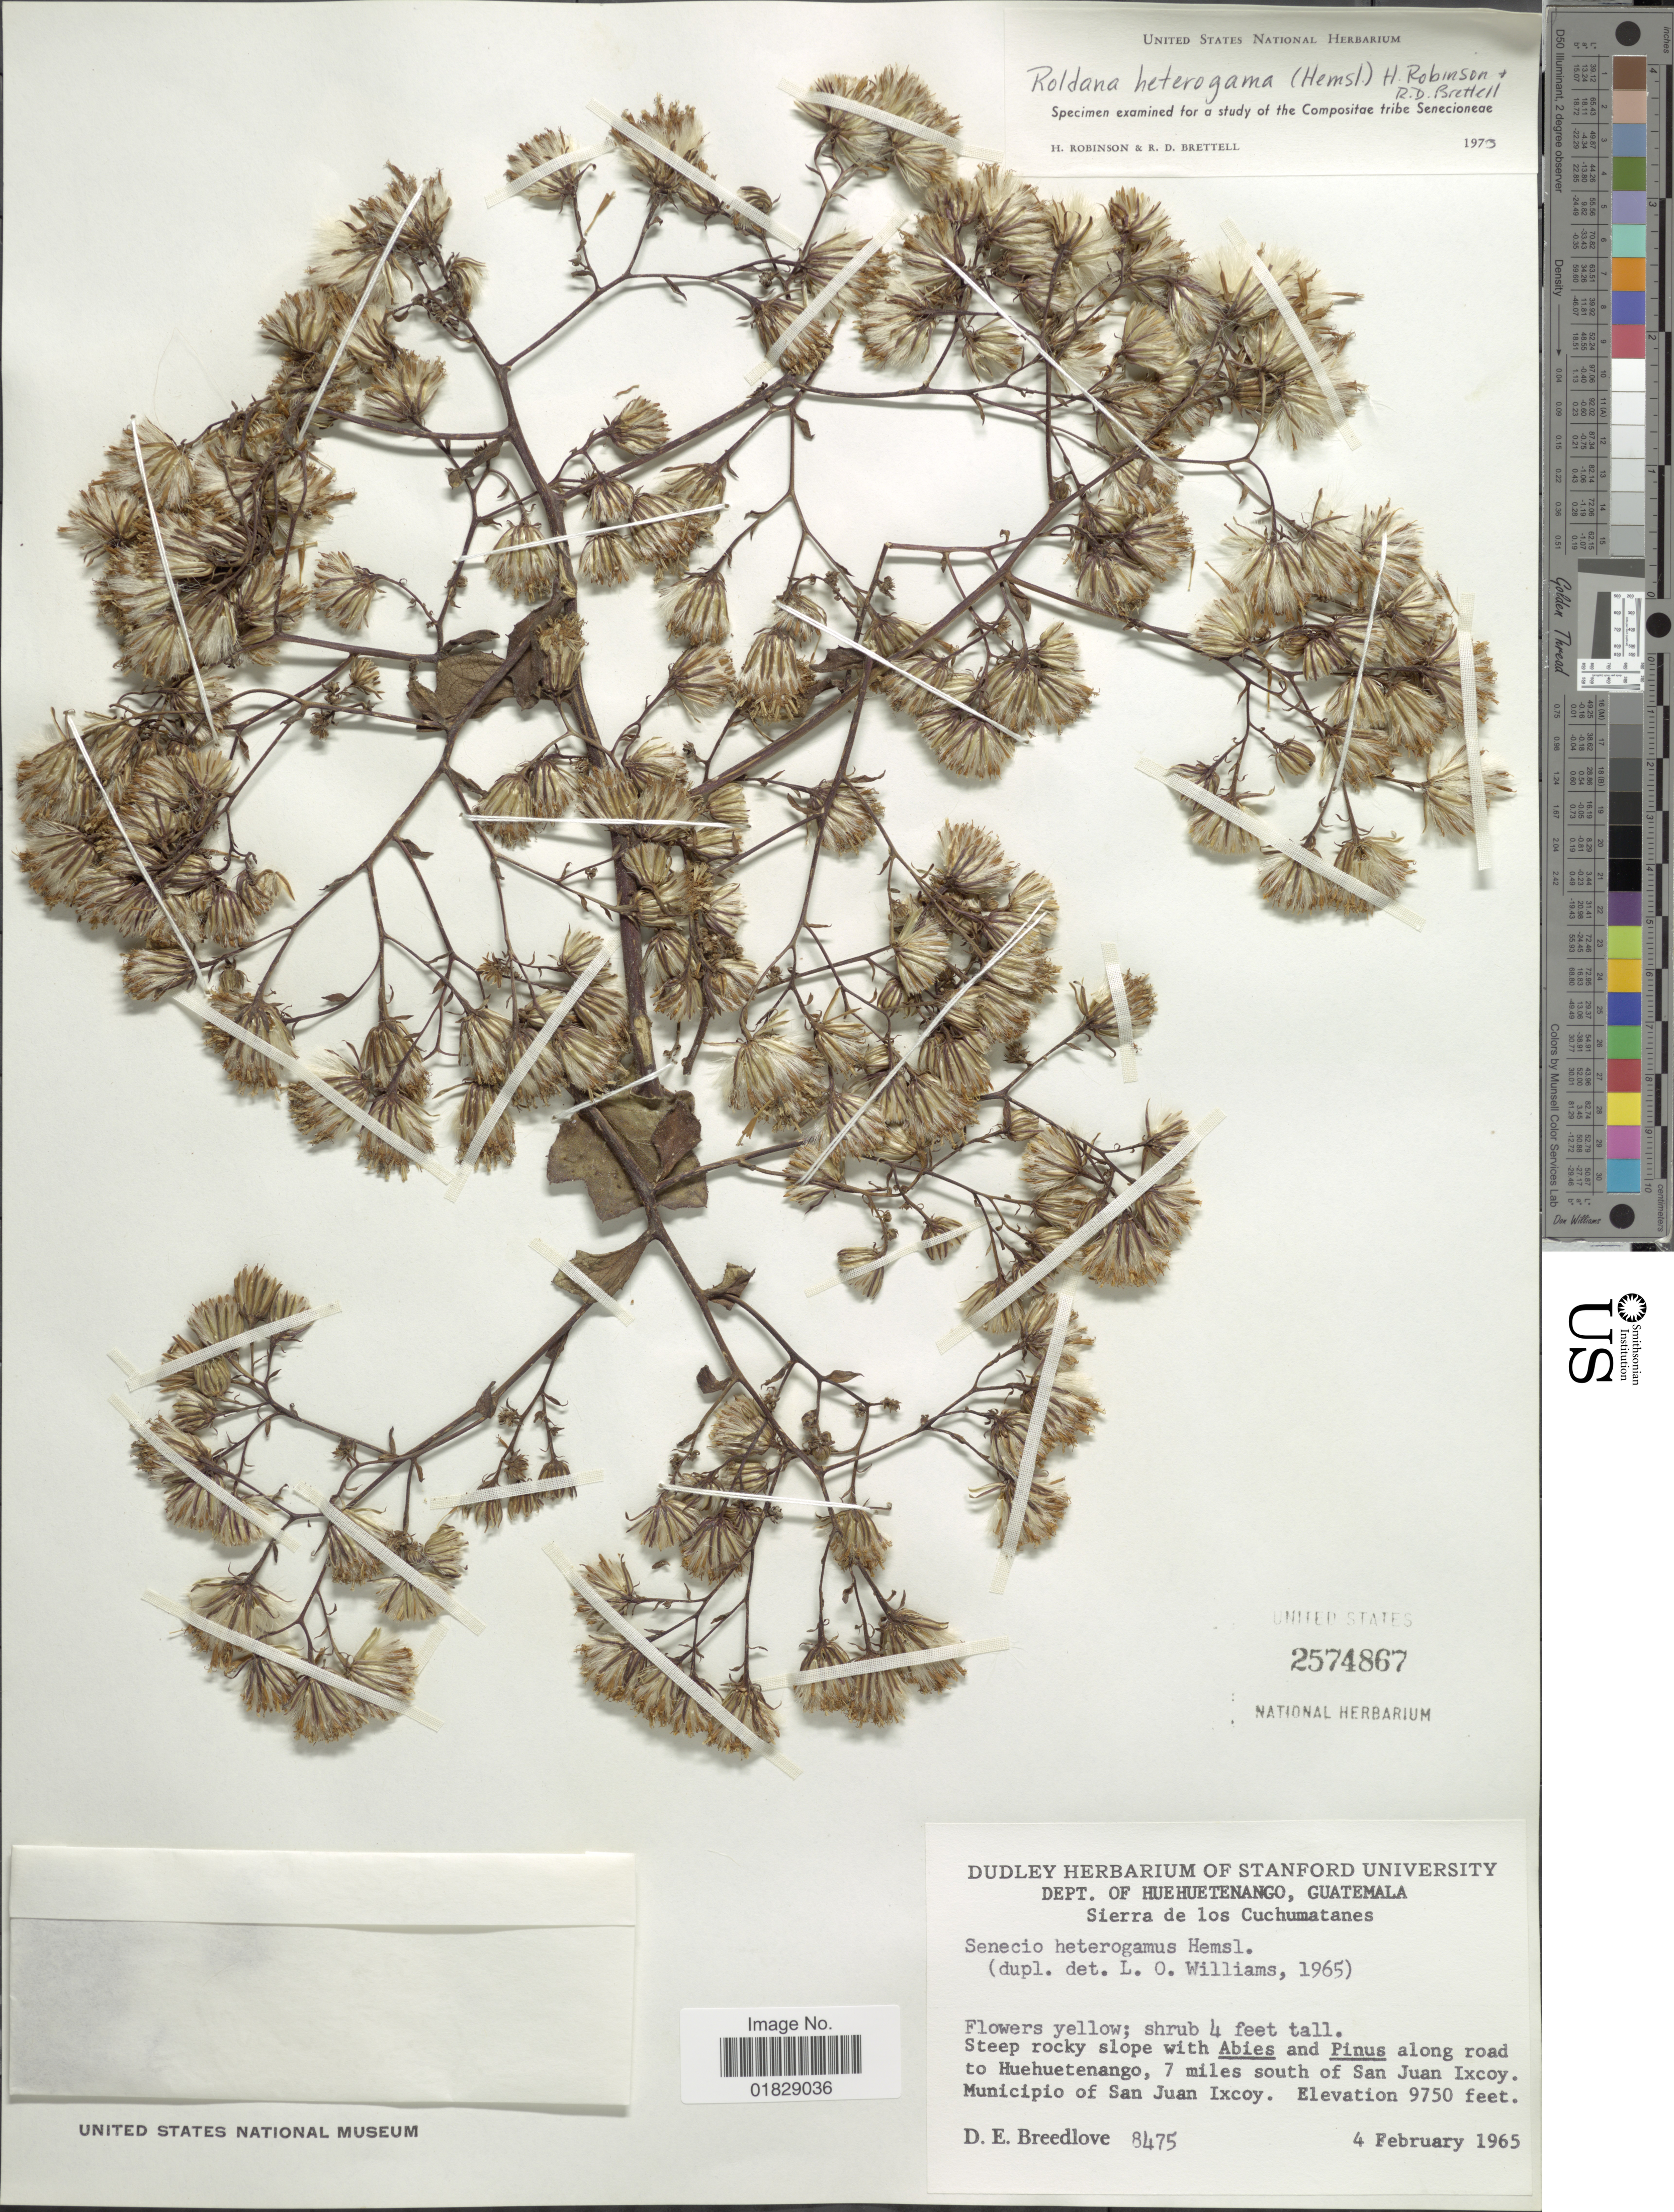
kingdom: Plantae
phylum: Tracheophyta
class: Magnoliopsida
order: Asterales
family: Asteraceae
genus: Roldana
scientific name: Roldana heterogama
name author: (Benth.) H. Rob. & Brettell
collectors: D. E. Breedlove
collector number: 8475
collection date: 1965-02-04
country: Guatemala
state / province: Huehuetenango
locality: Dept. of Huehuetenango, Guatemala. Sierra de los Cuchumatanes. Along road to Huehuetenango, 7 miles south of San Juan Ixcoy. Municipio of San Juan Ixcoy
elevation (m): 2972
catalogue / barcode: US 2574867